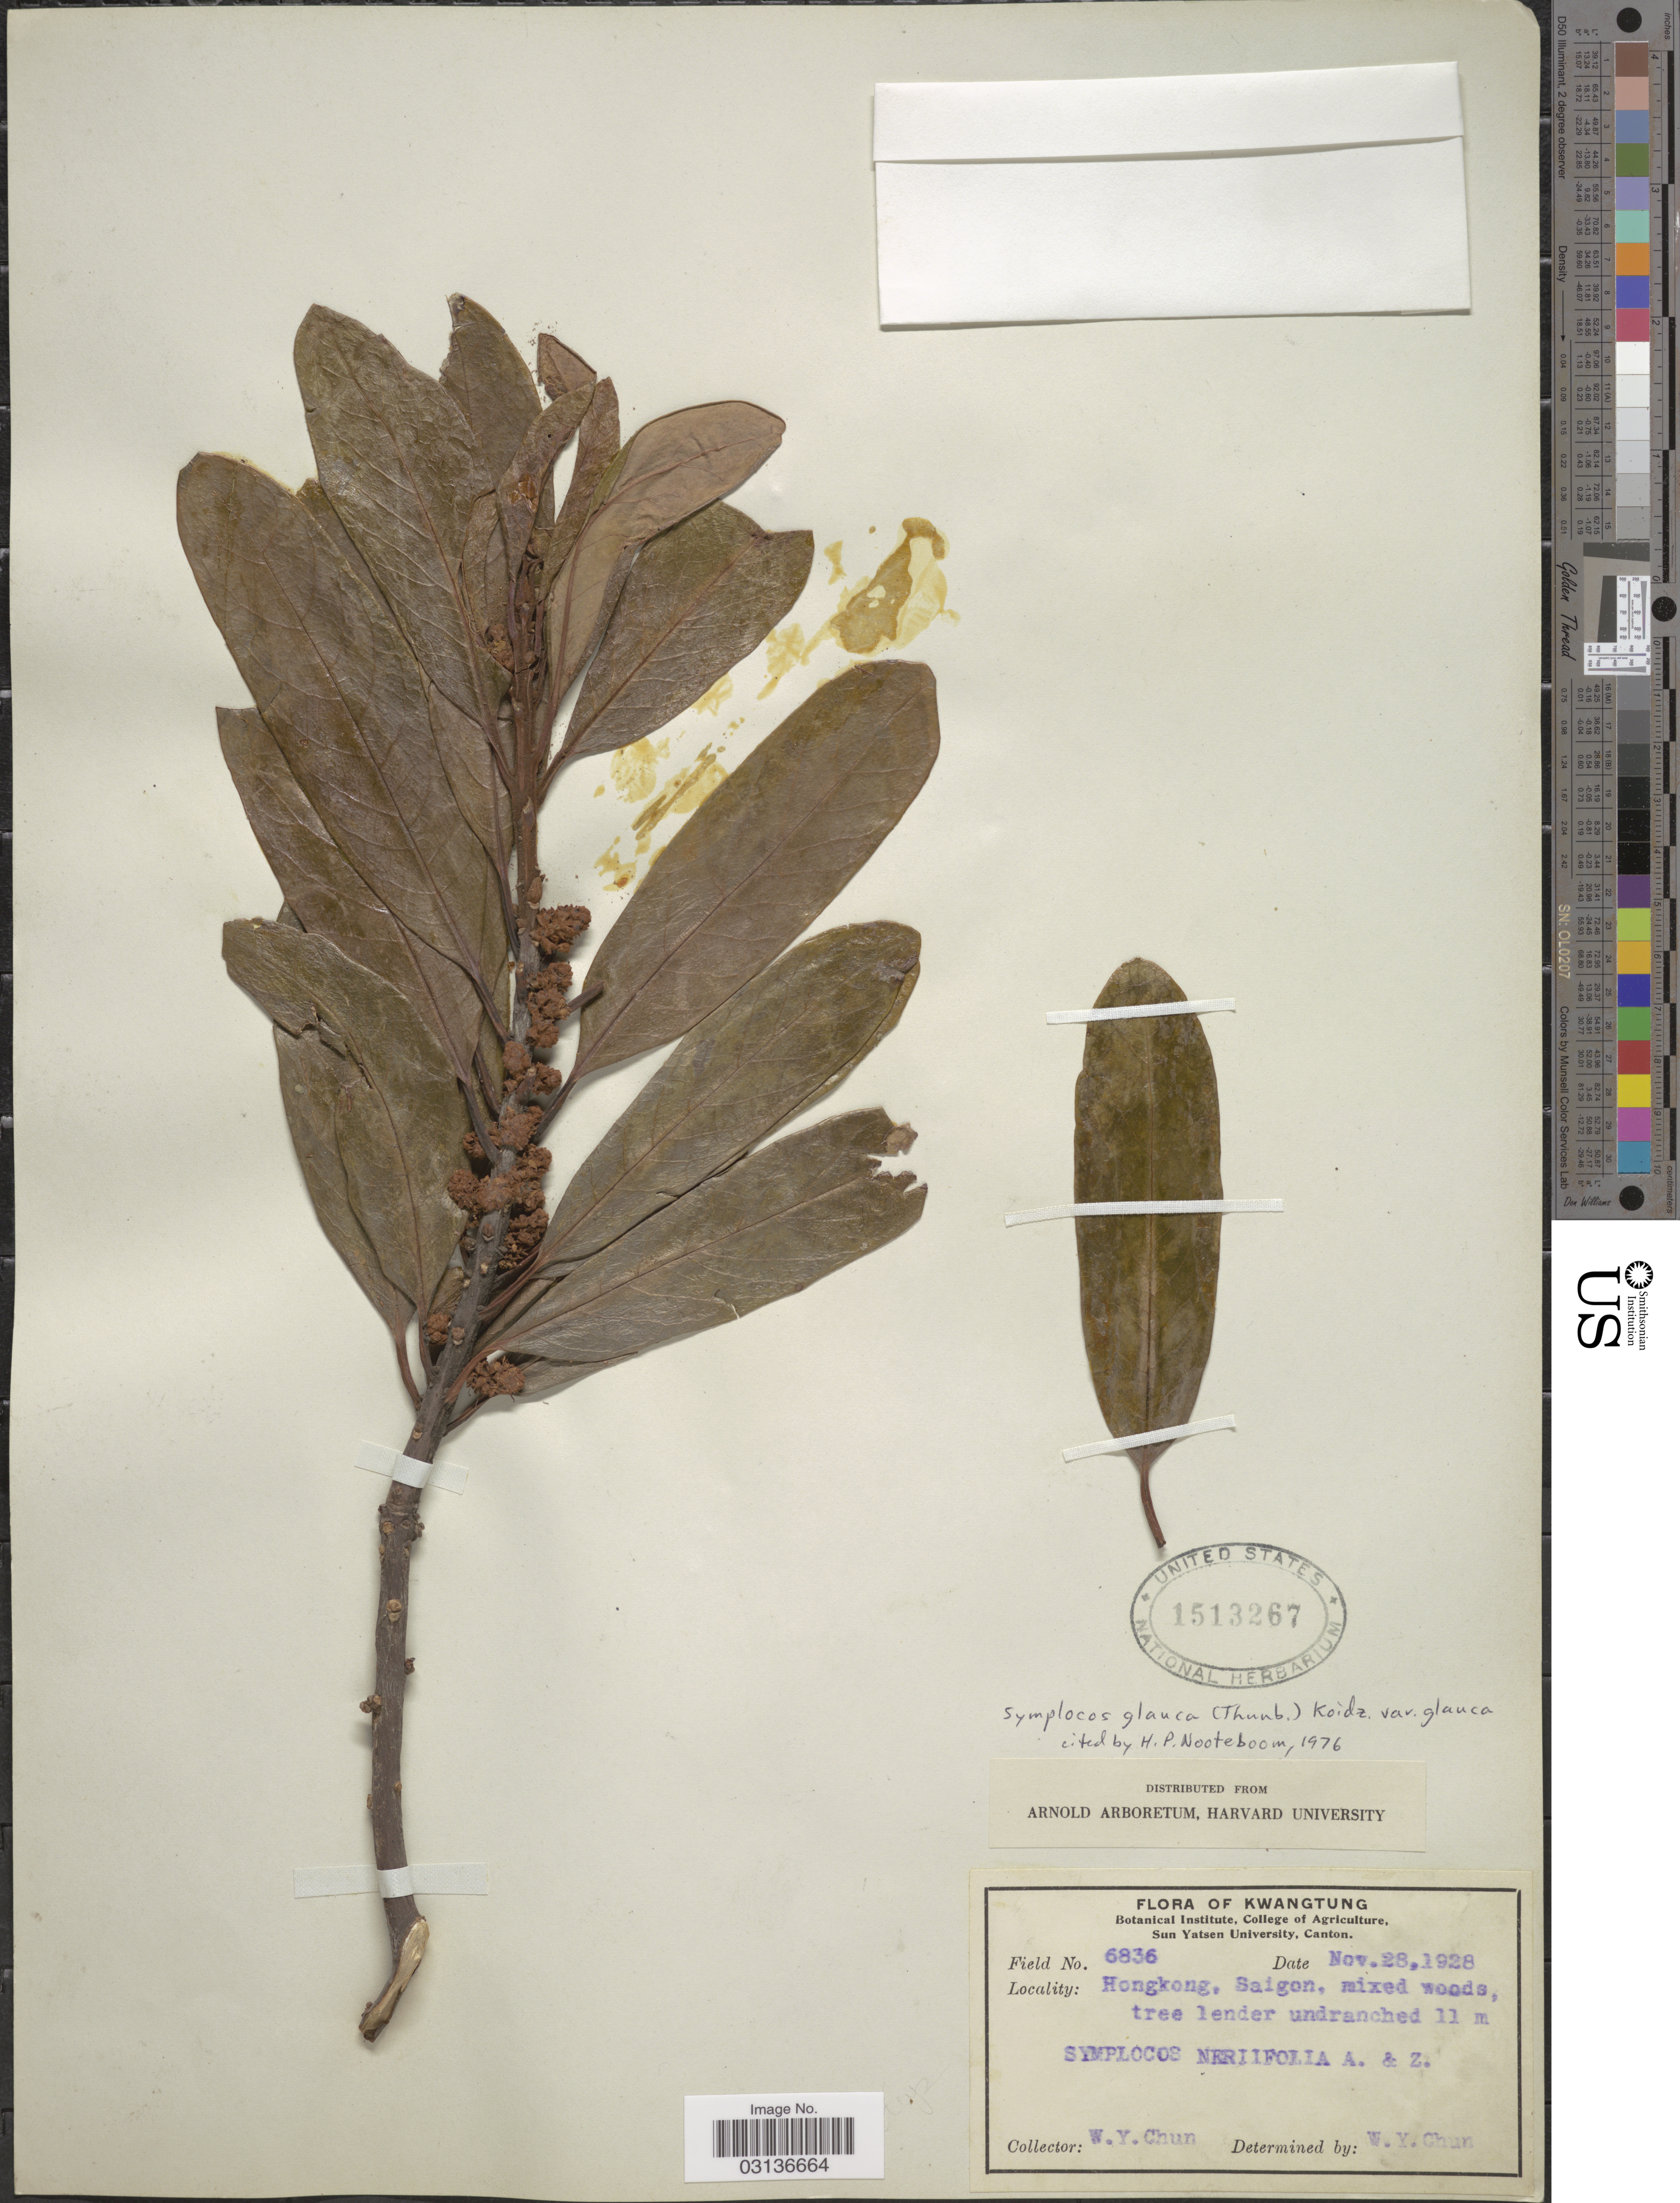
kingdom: Plantae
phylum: Tracheophyta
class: Magnoliopsida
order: Ericales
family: Symplocaceae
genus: Symplocos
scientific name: Symplocos glauca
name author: (Thunb.) Koidz.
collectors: W. Y. Chun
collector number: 6836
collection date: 1928-11-28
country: China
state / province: Hong Kong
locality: Saigon.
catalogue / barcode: US 1513267